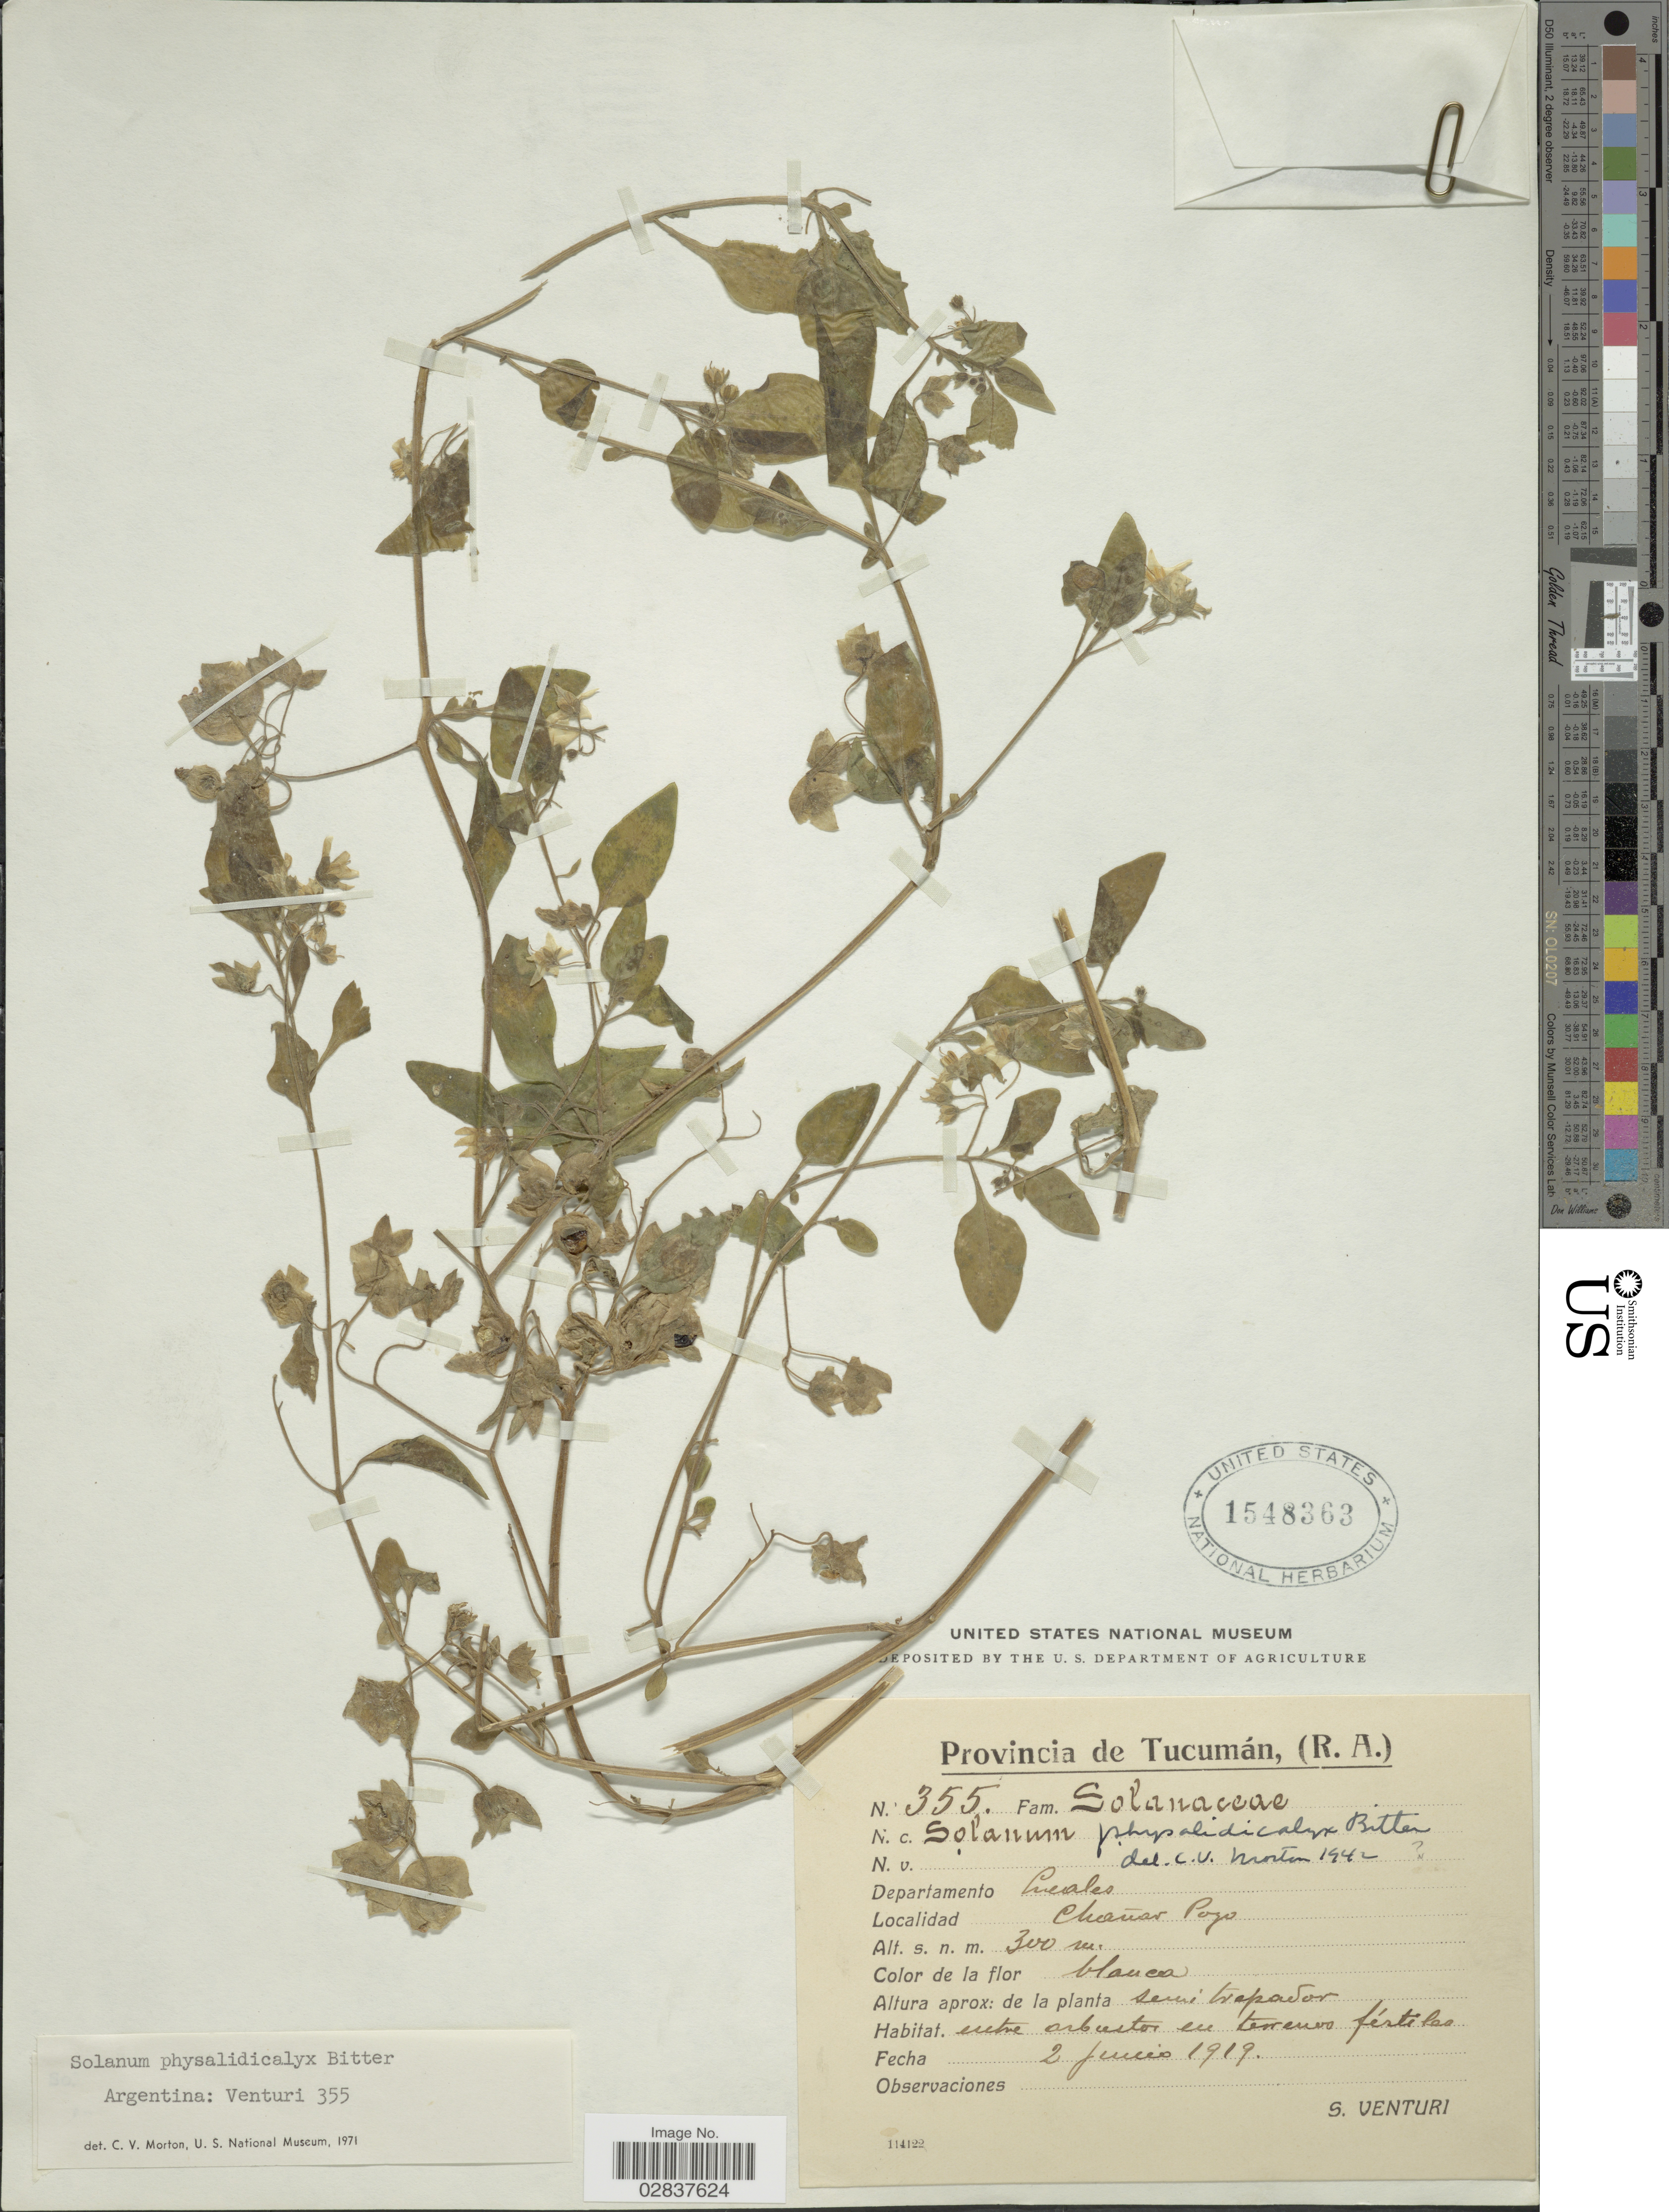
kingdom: Plantae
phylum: Tracheophyta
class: Magnoliopsida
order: Solanales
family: Solanaceae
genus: Solanum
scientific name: Solanum physalifolium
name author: Rusby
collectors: S. Venturi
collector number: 355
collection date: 1919-06-02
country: Argentina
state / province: Tucuman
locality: (R.A.), Departamento Leales, Chañar Pozo.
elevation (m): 300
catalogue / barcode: US 1548363